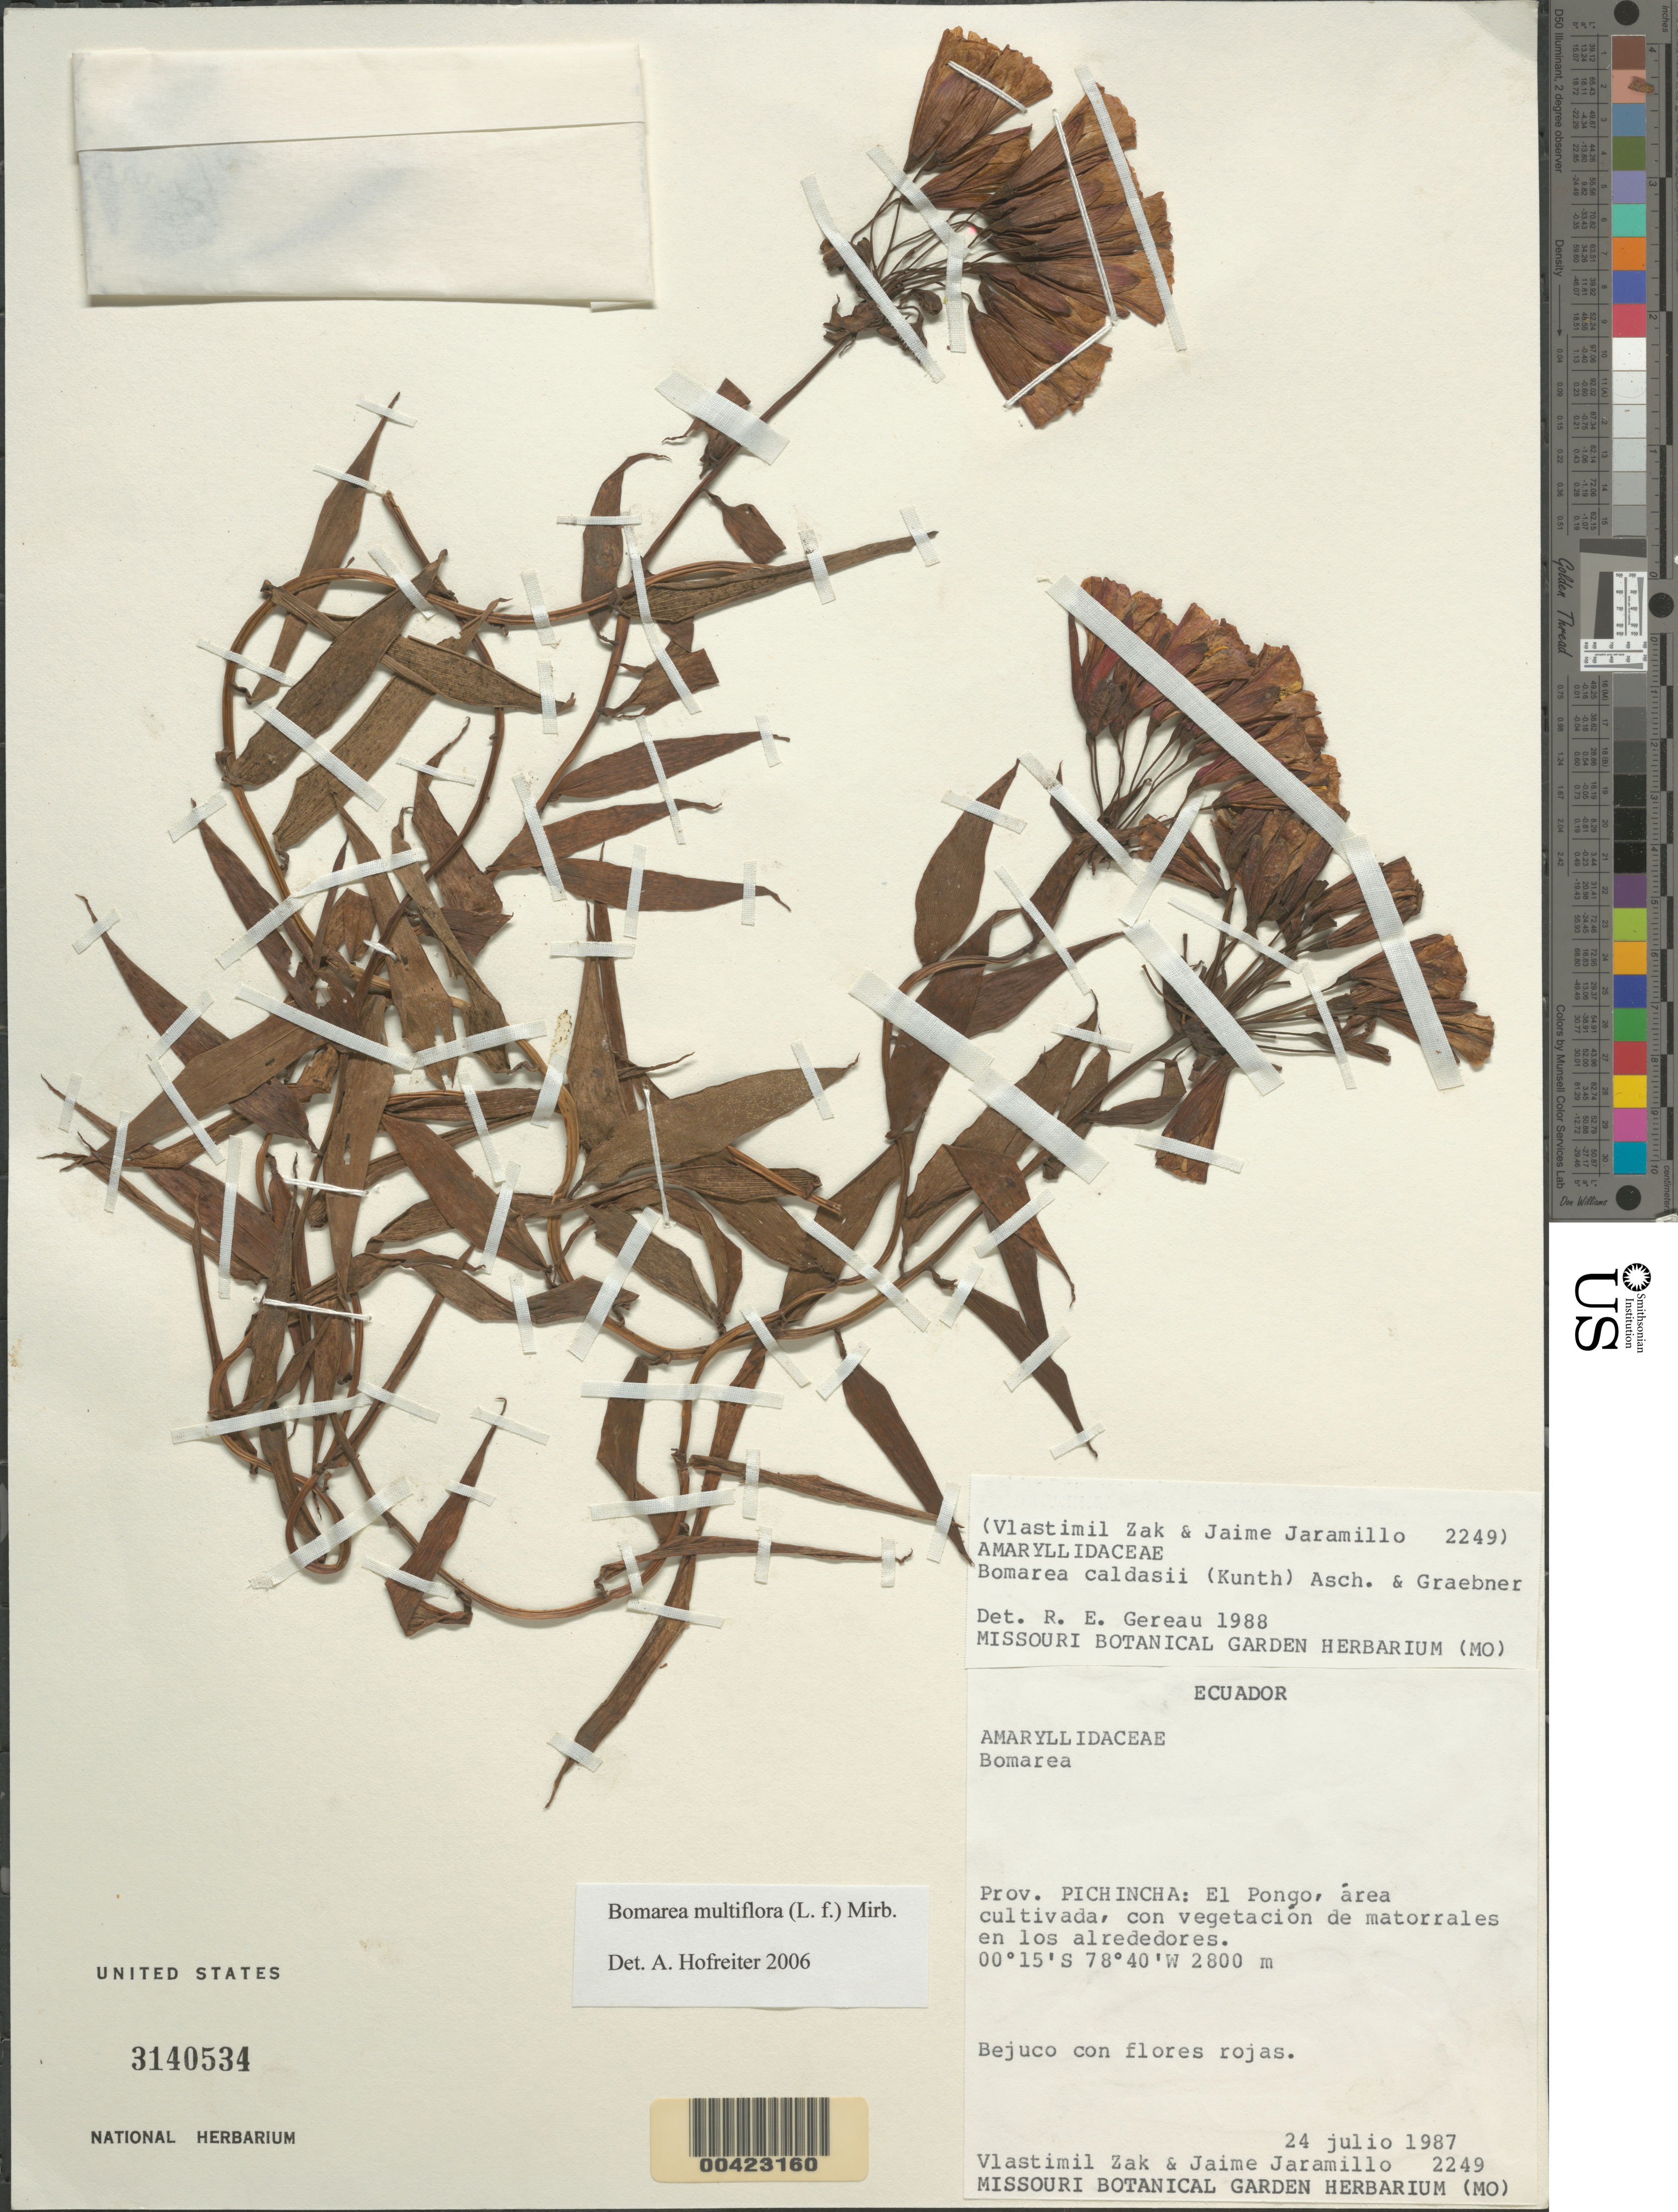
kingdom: Plantae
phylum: Tracheophyta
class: Liliopsida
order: Liliales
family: Alstroemeriaceae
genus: Bomarea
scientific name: Bomarea sp.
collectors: V. Zak & J. L. Jaramillo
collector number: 2249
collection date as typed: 24 Jul 1987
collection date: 1987-07-24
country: Ecuador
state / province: Pichincha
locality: El pongo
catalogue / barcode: US 3140534